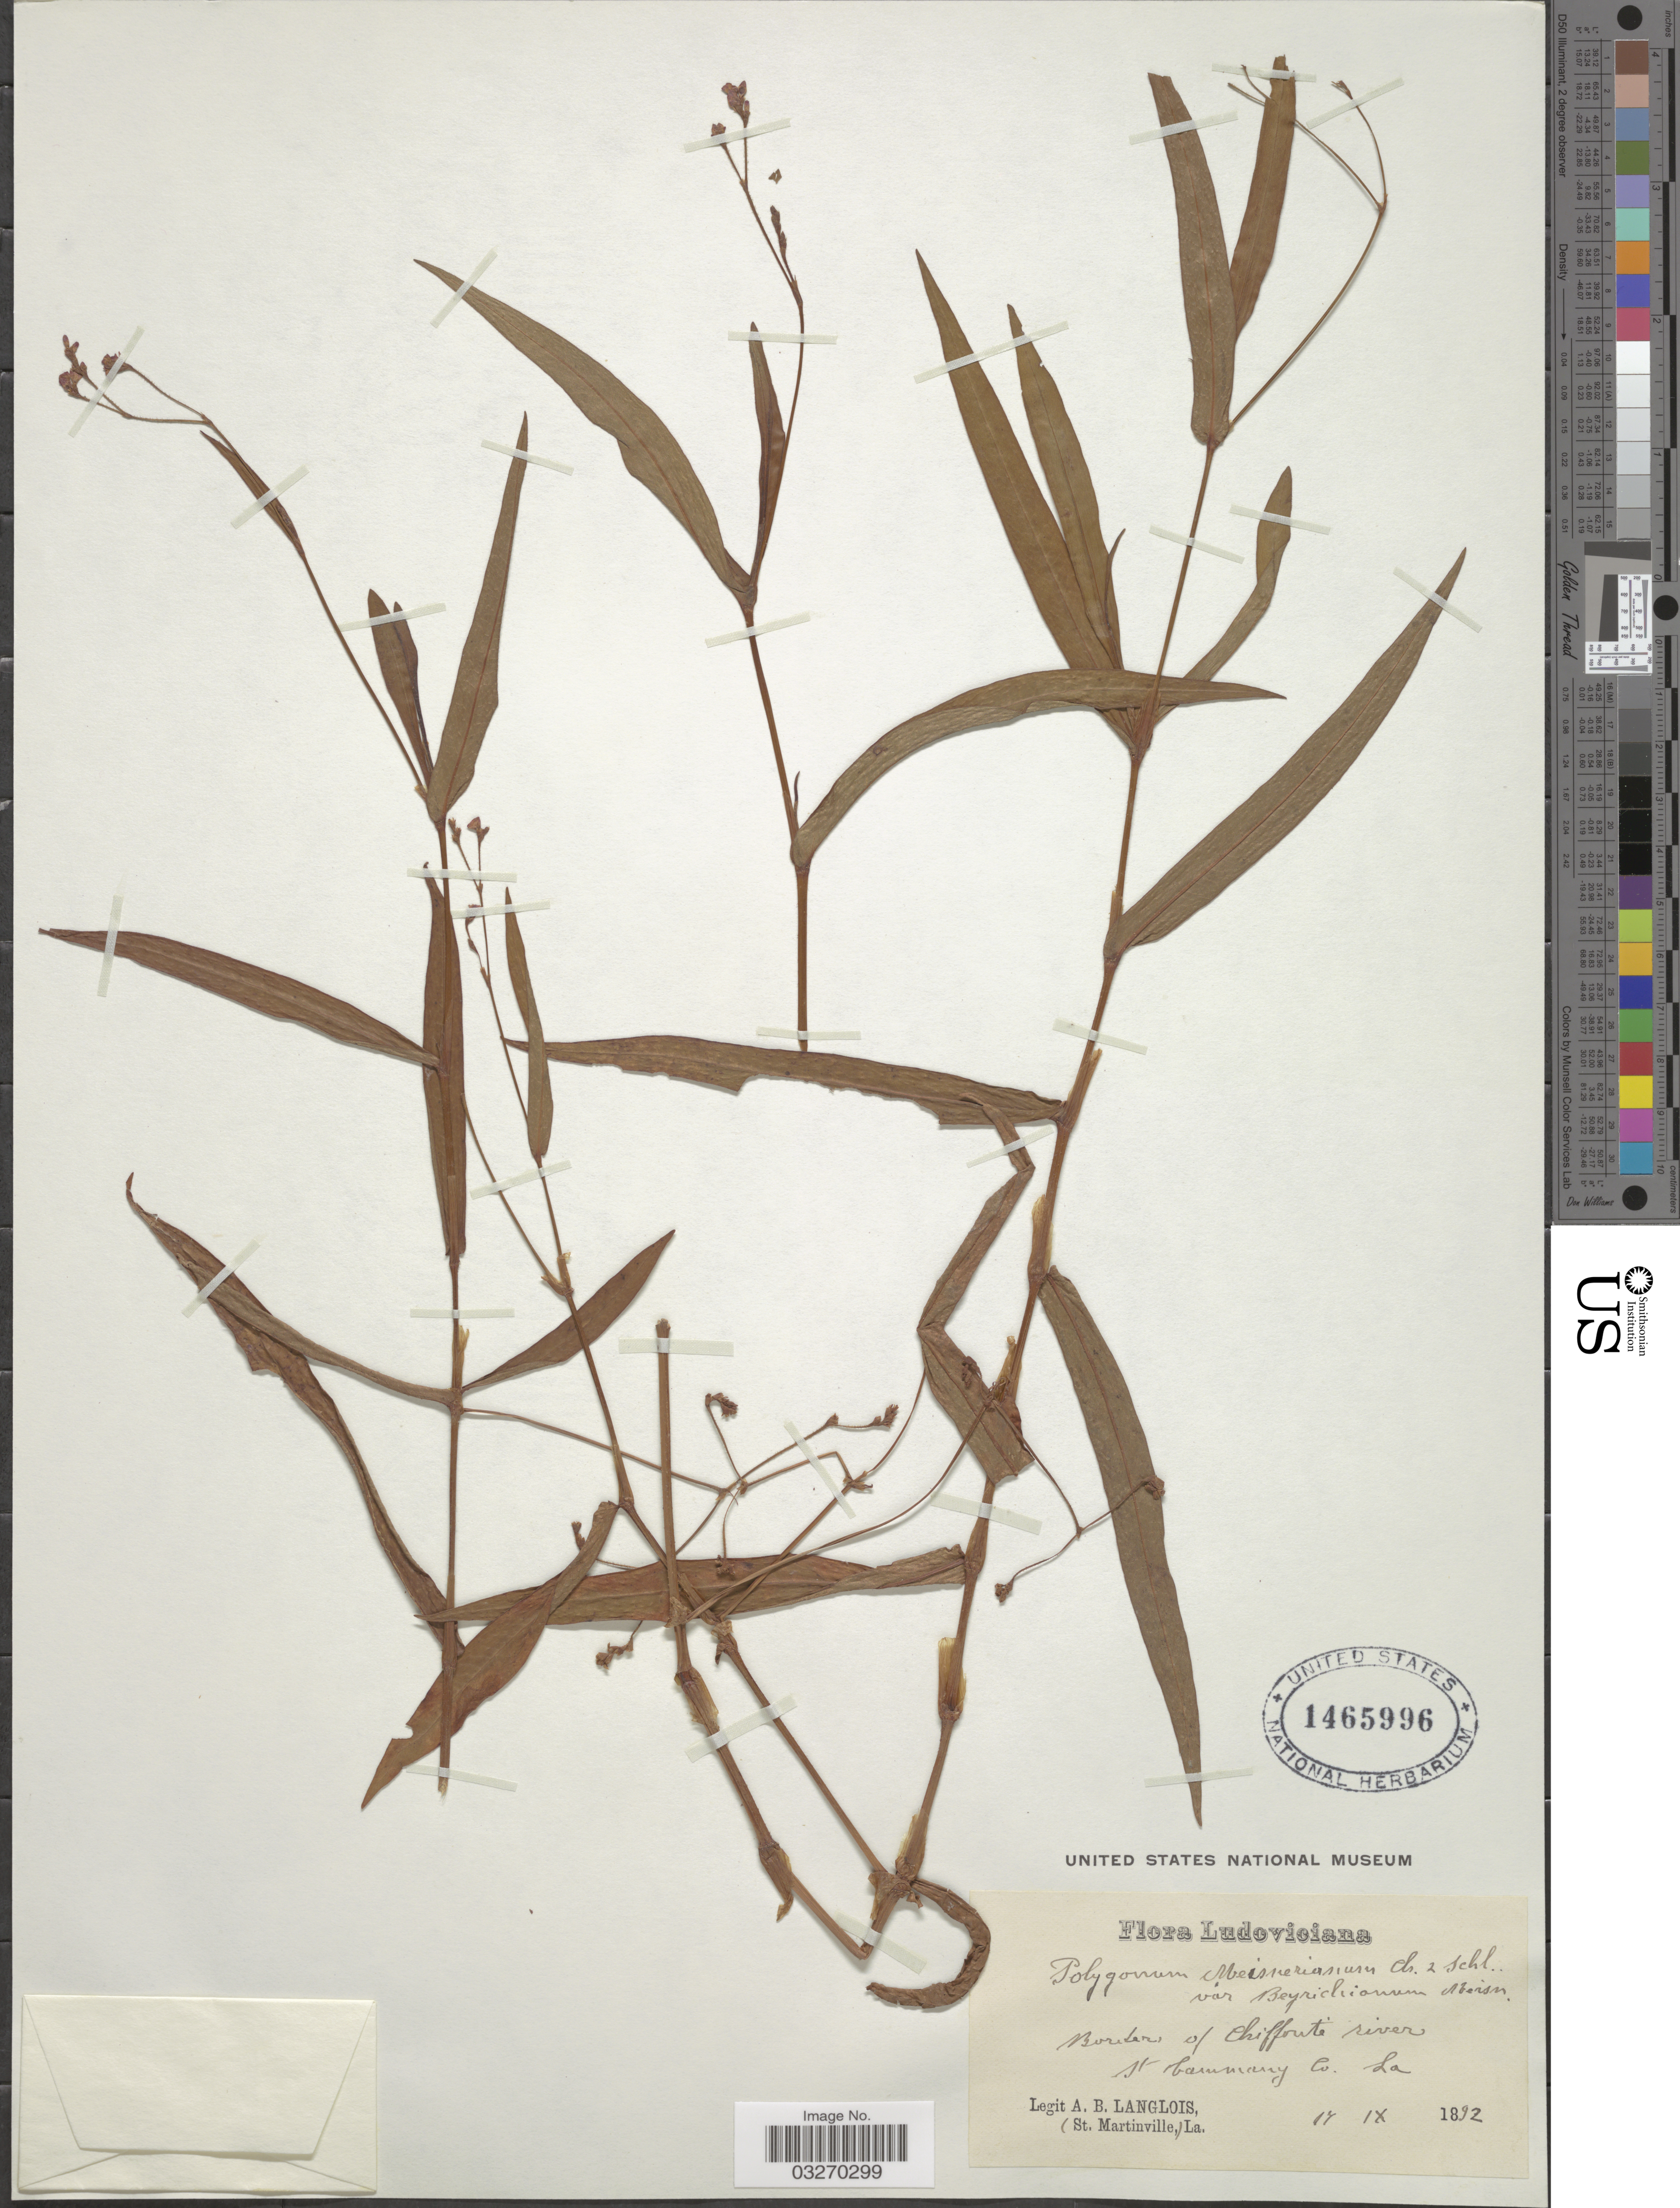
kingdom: Plantae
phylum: Tracheophyta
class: Magnoliopsida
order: Caryophyllales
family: Polygonaceae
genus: Persicaria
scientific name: Persicaria meisneriana var. beyrichiana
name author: (Cham. & Schltdl.) C.C. Freeman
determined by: Atha, D. E.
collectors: A. Langlois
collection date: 1892-09-17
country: United States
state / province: Louisiana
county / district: St. Tammany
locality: Border of Chifforite river. St. Tammany Co.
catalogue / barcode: US 1465996